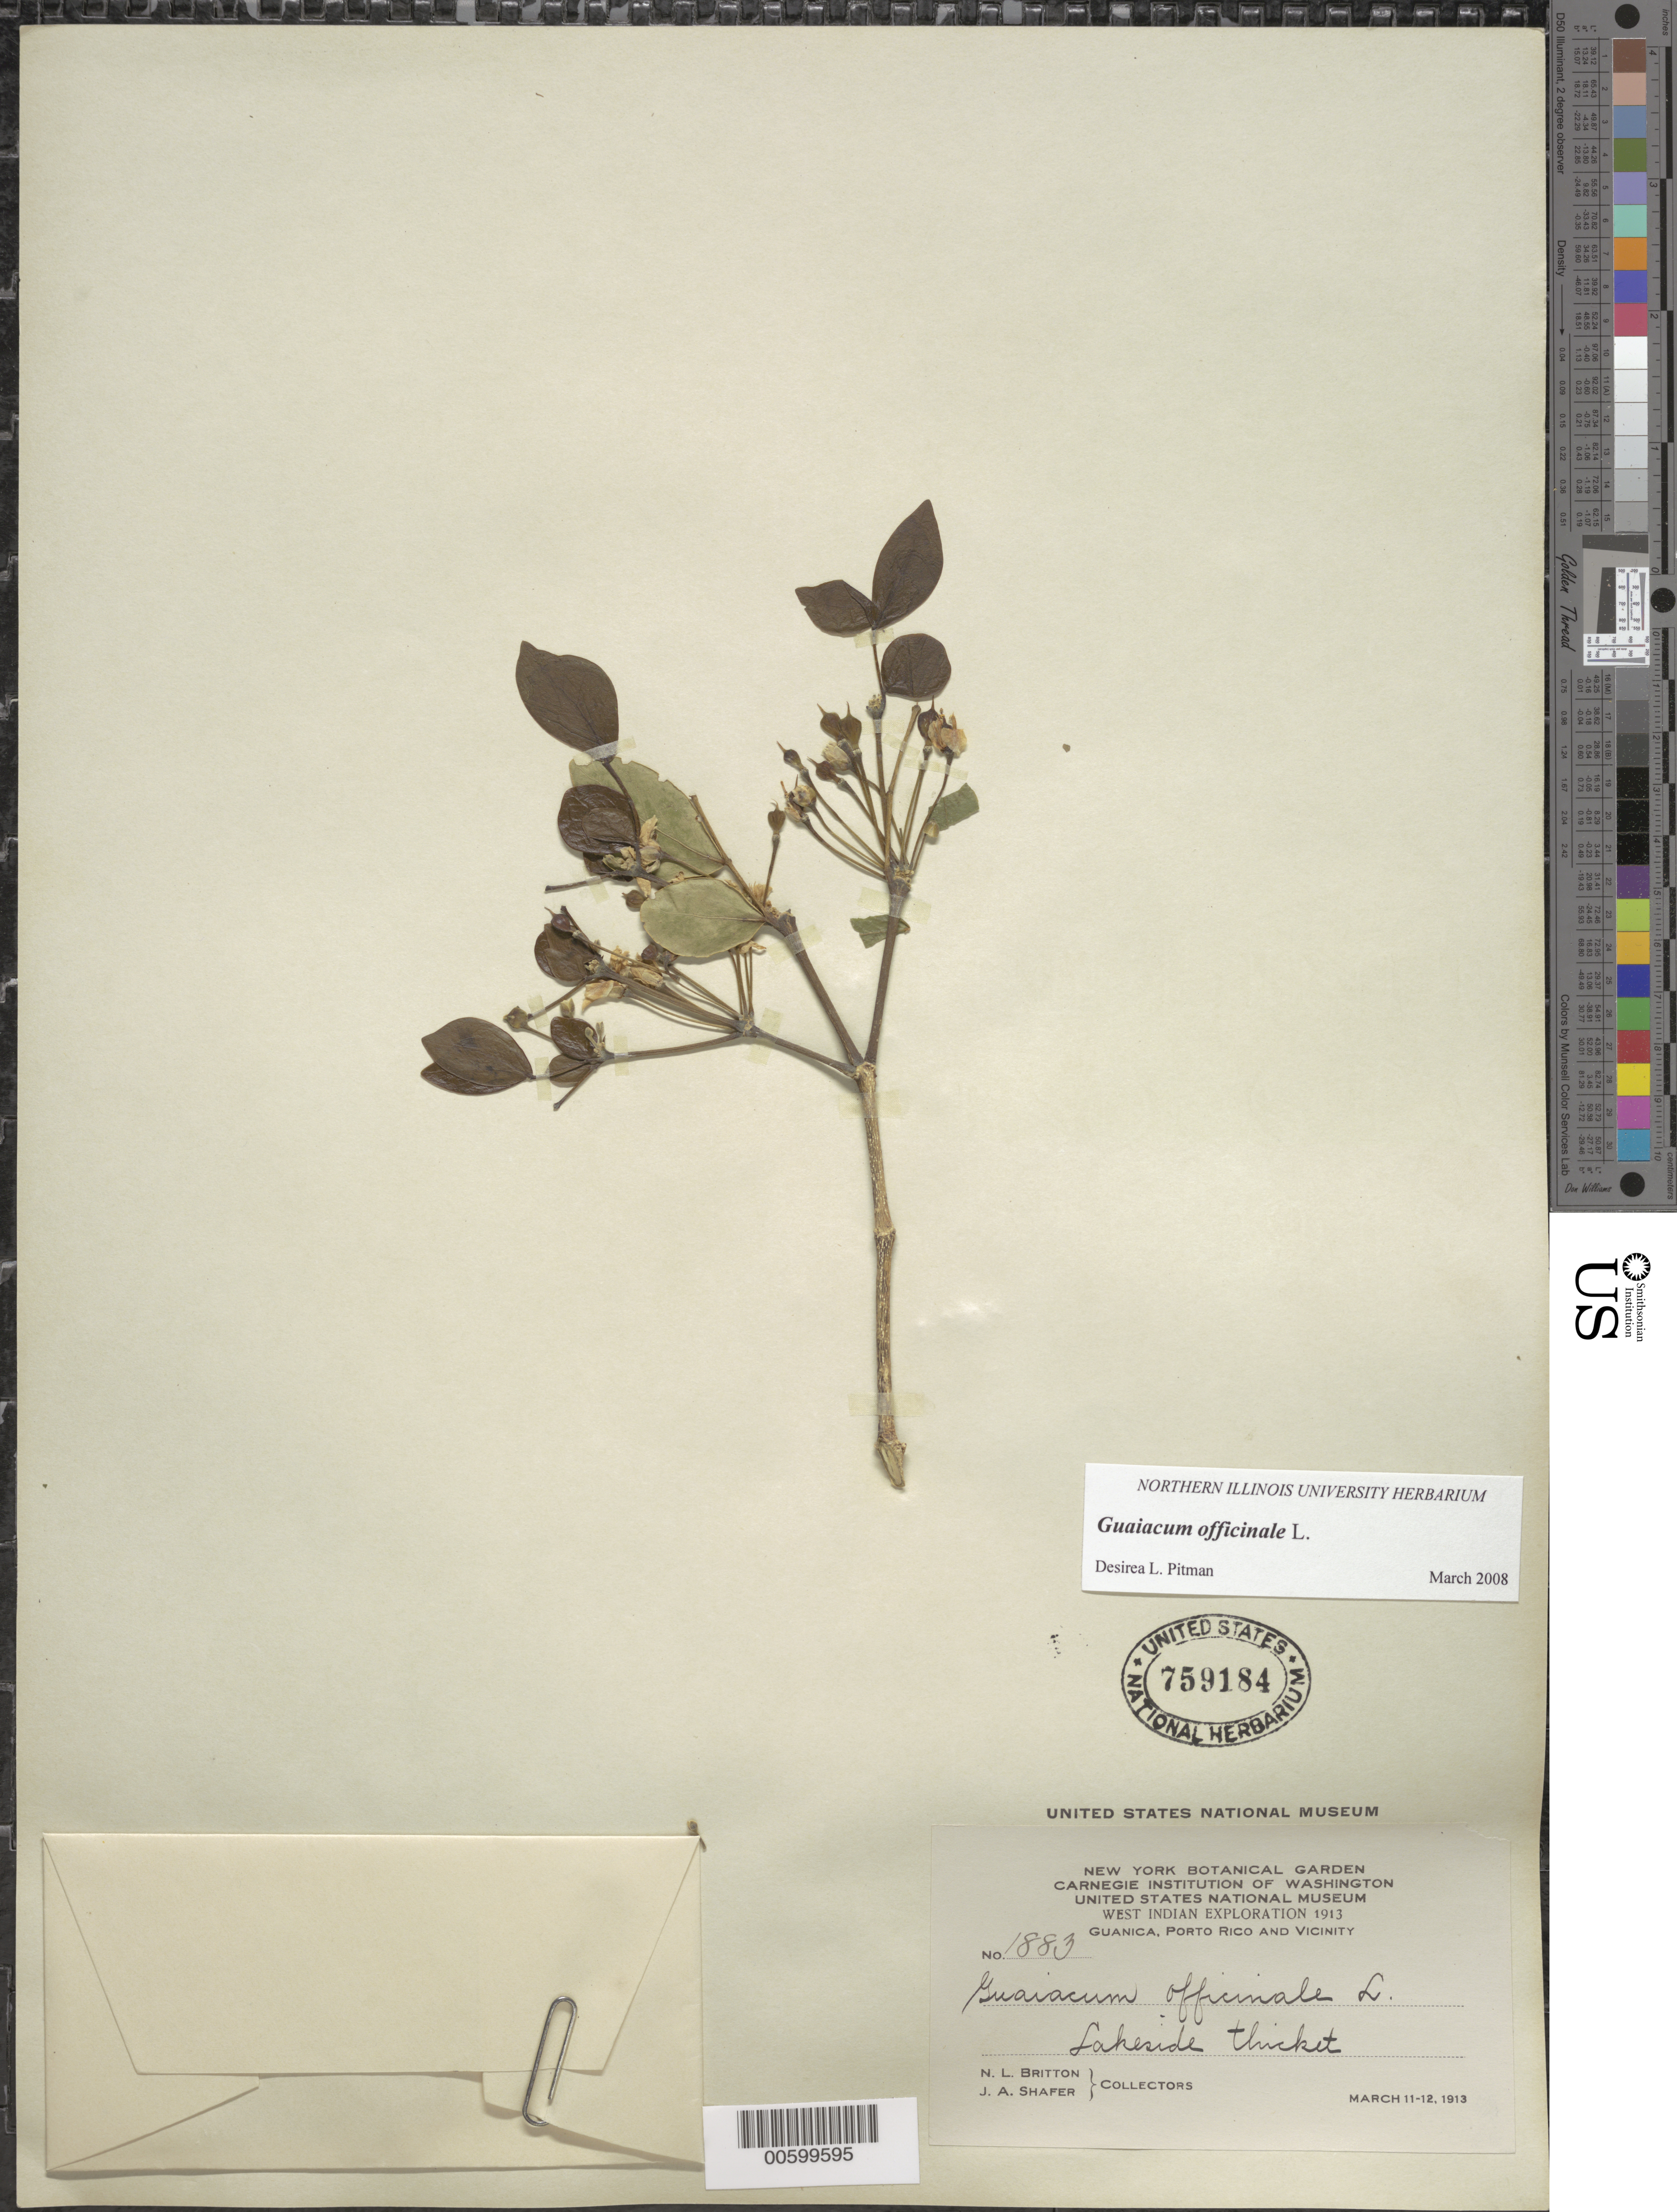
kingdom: Plantae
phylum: Tracheophyta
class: Magnoliopsida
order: Zygophyllales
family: Zygophyllaceae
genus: Guaiacum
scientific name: Guaiacum officinale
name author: L.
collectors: N. Britton & J. A. Shafer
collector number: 1883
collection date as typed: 11 Mar 1913 to 12 Mar 1913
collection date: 1913-03-11/1913-03-12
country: Puerto Rico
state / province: Guanica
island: Greater Antilles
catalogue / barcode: US 759184